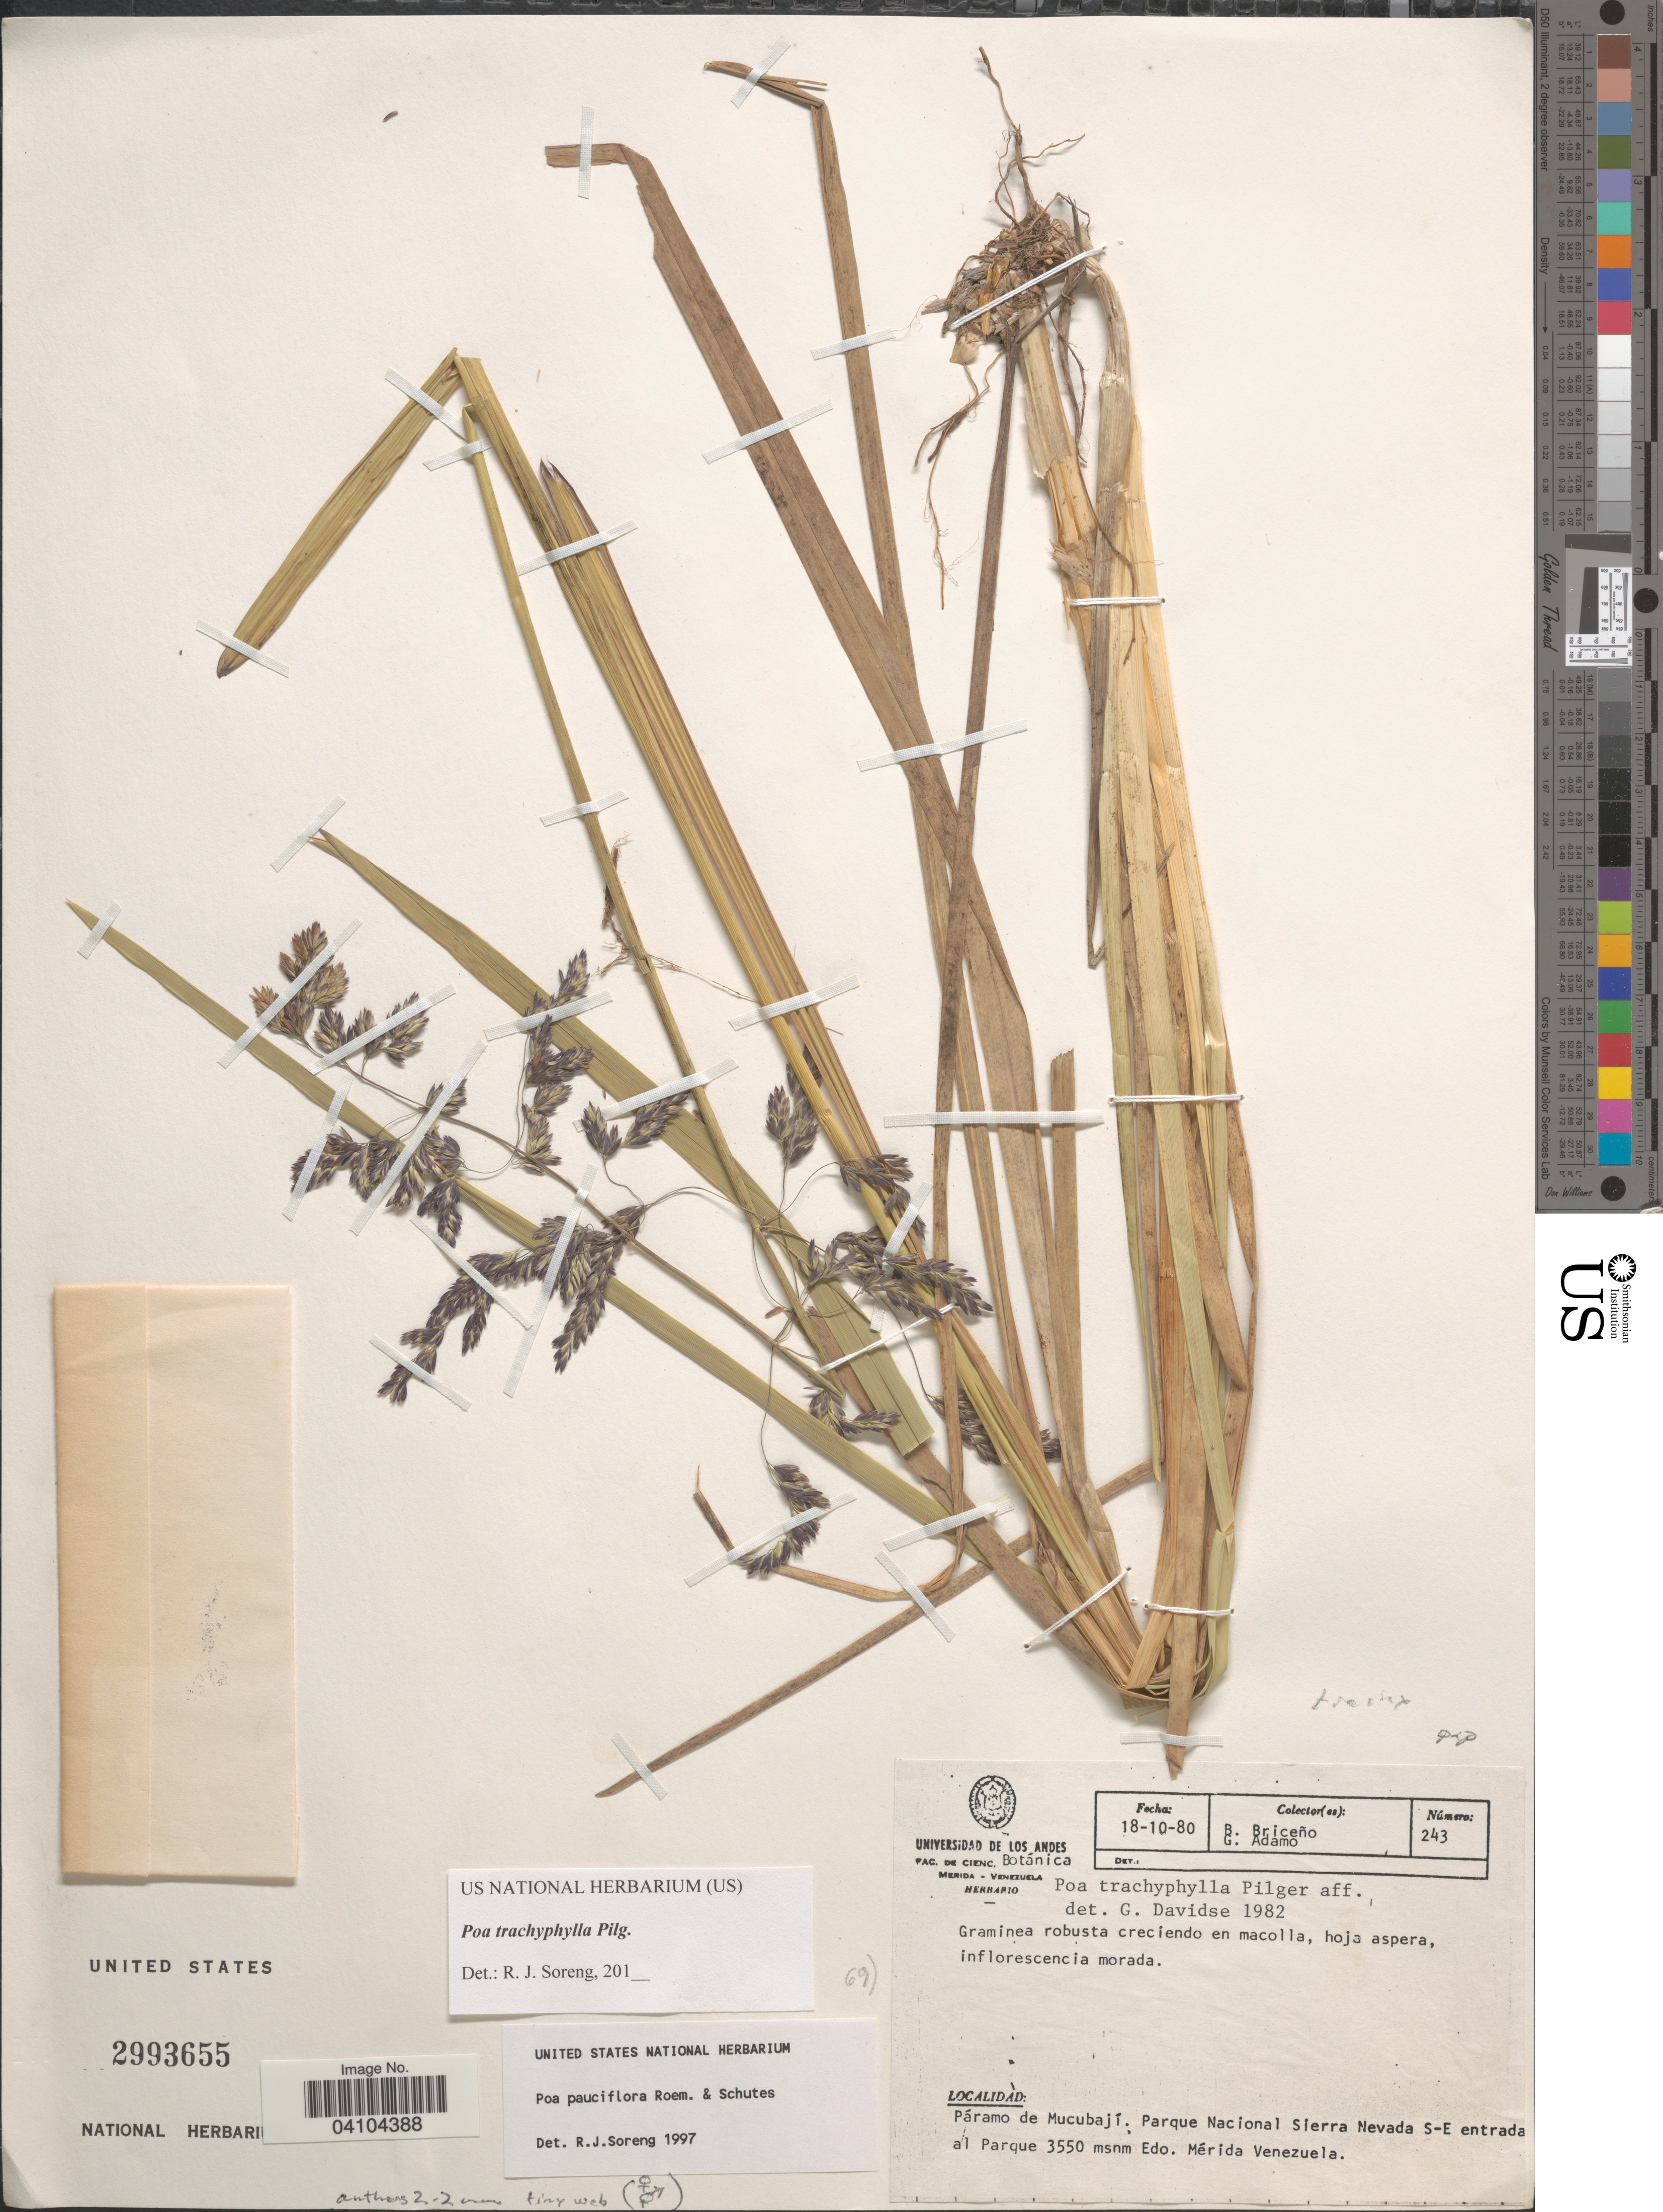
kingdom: Plantae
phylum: Tracheophyta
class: Liliopsida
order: Poales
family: Poaceae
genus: Poa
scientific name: Poa trachyphylla Hack., nom. illeg.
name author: Hack.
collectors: B. Briceño & G. Adamo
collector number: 243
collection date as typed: Transcribed d/m/y: 18/10/80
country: Venezuela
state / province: Merida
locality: Páramo de Mucubají. Parque Nacional Sierra Nevada S-E entrada al Parque.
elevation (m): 3550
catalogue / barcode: US 2993655